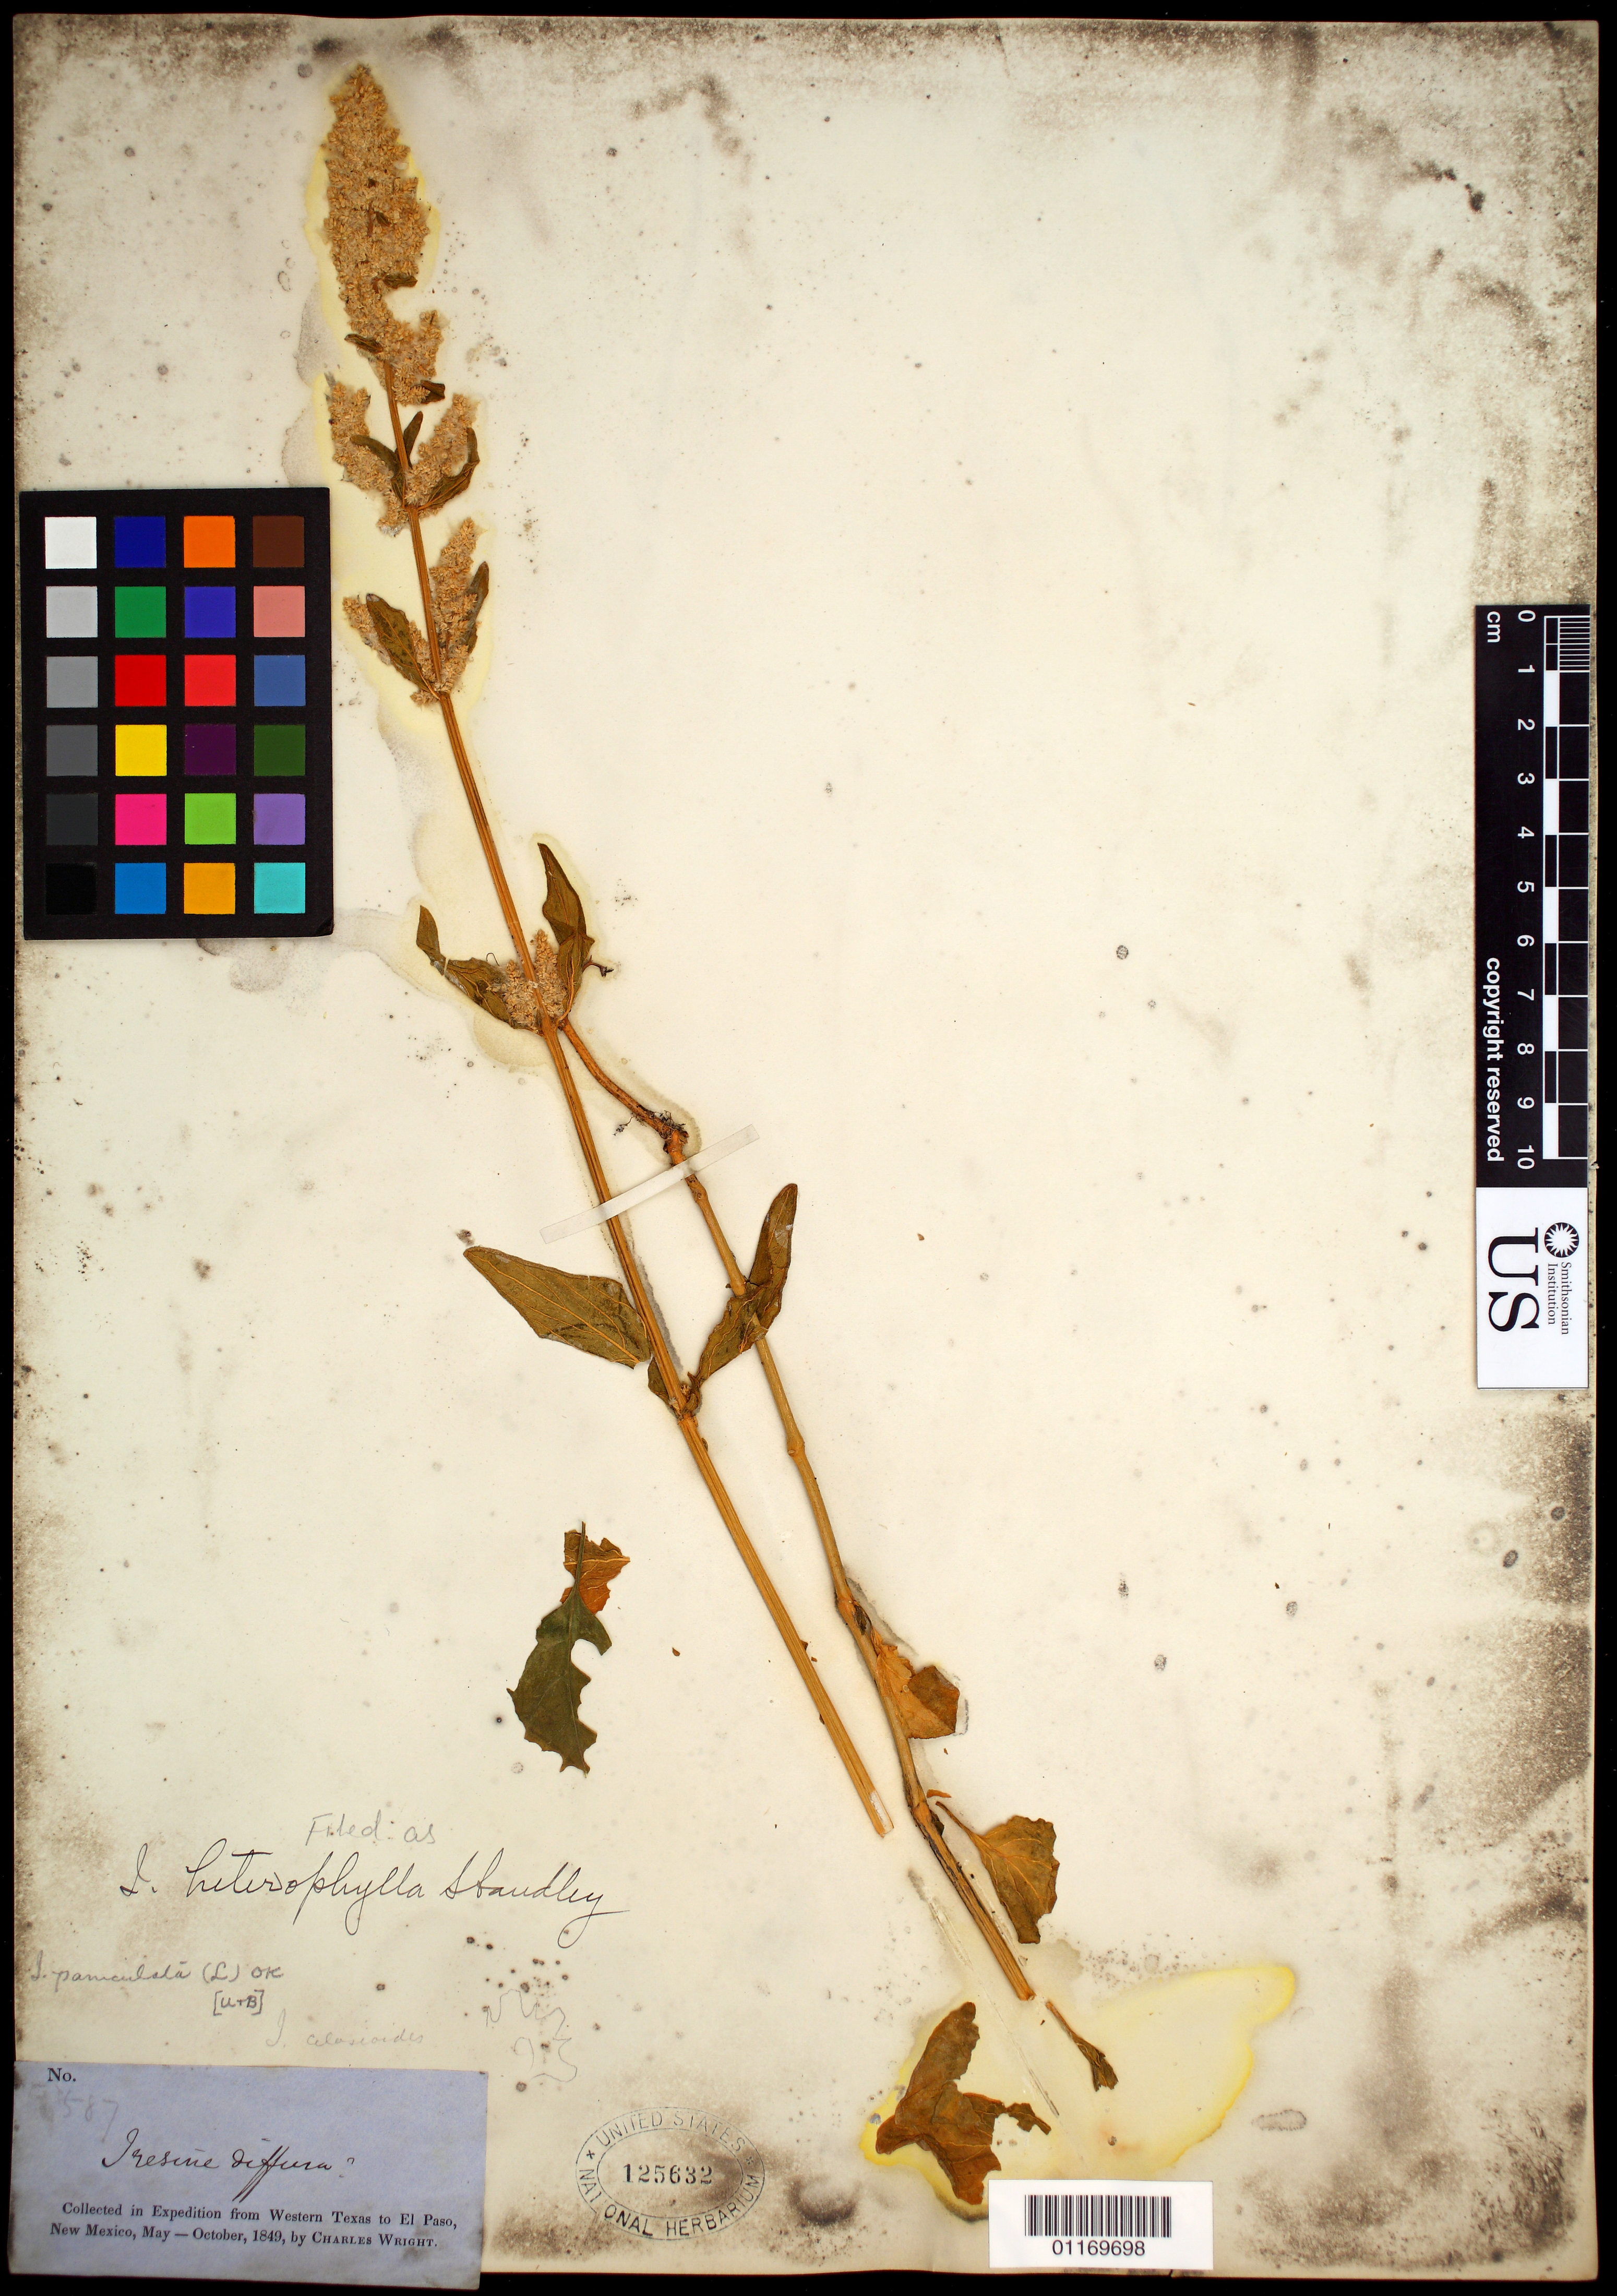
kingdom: Plantae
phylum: Tracheophyta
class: Magnoliopsida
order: Caryophyllales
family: Amaranthaceae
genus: Iresine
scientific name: Iresine heterophylla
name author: Standl.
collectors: C. Wright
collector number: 587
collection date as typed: May 1849 to -- Oct 1849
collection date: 1849-05/1849-10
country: United States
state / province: New Mexico / Texas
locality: From Western Texas to El Paso, New Mexico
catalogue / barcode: US 125632